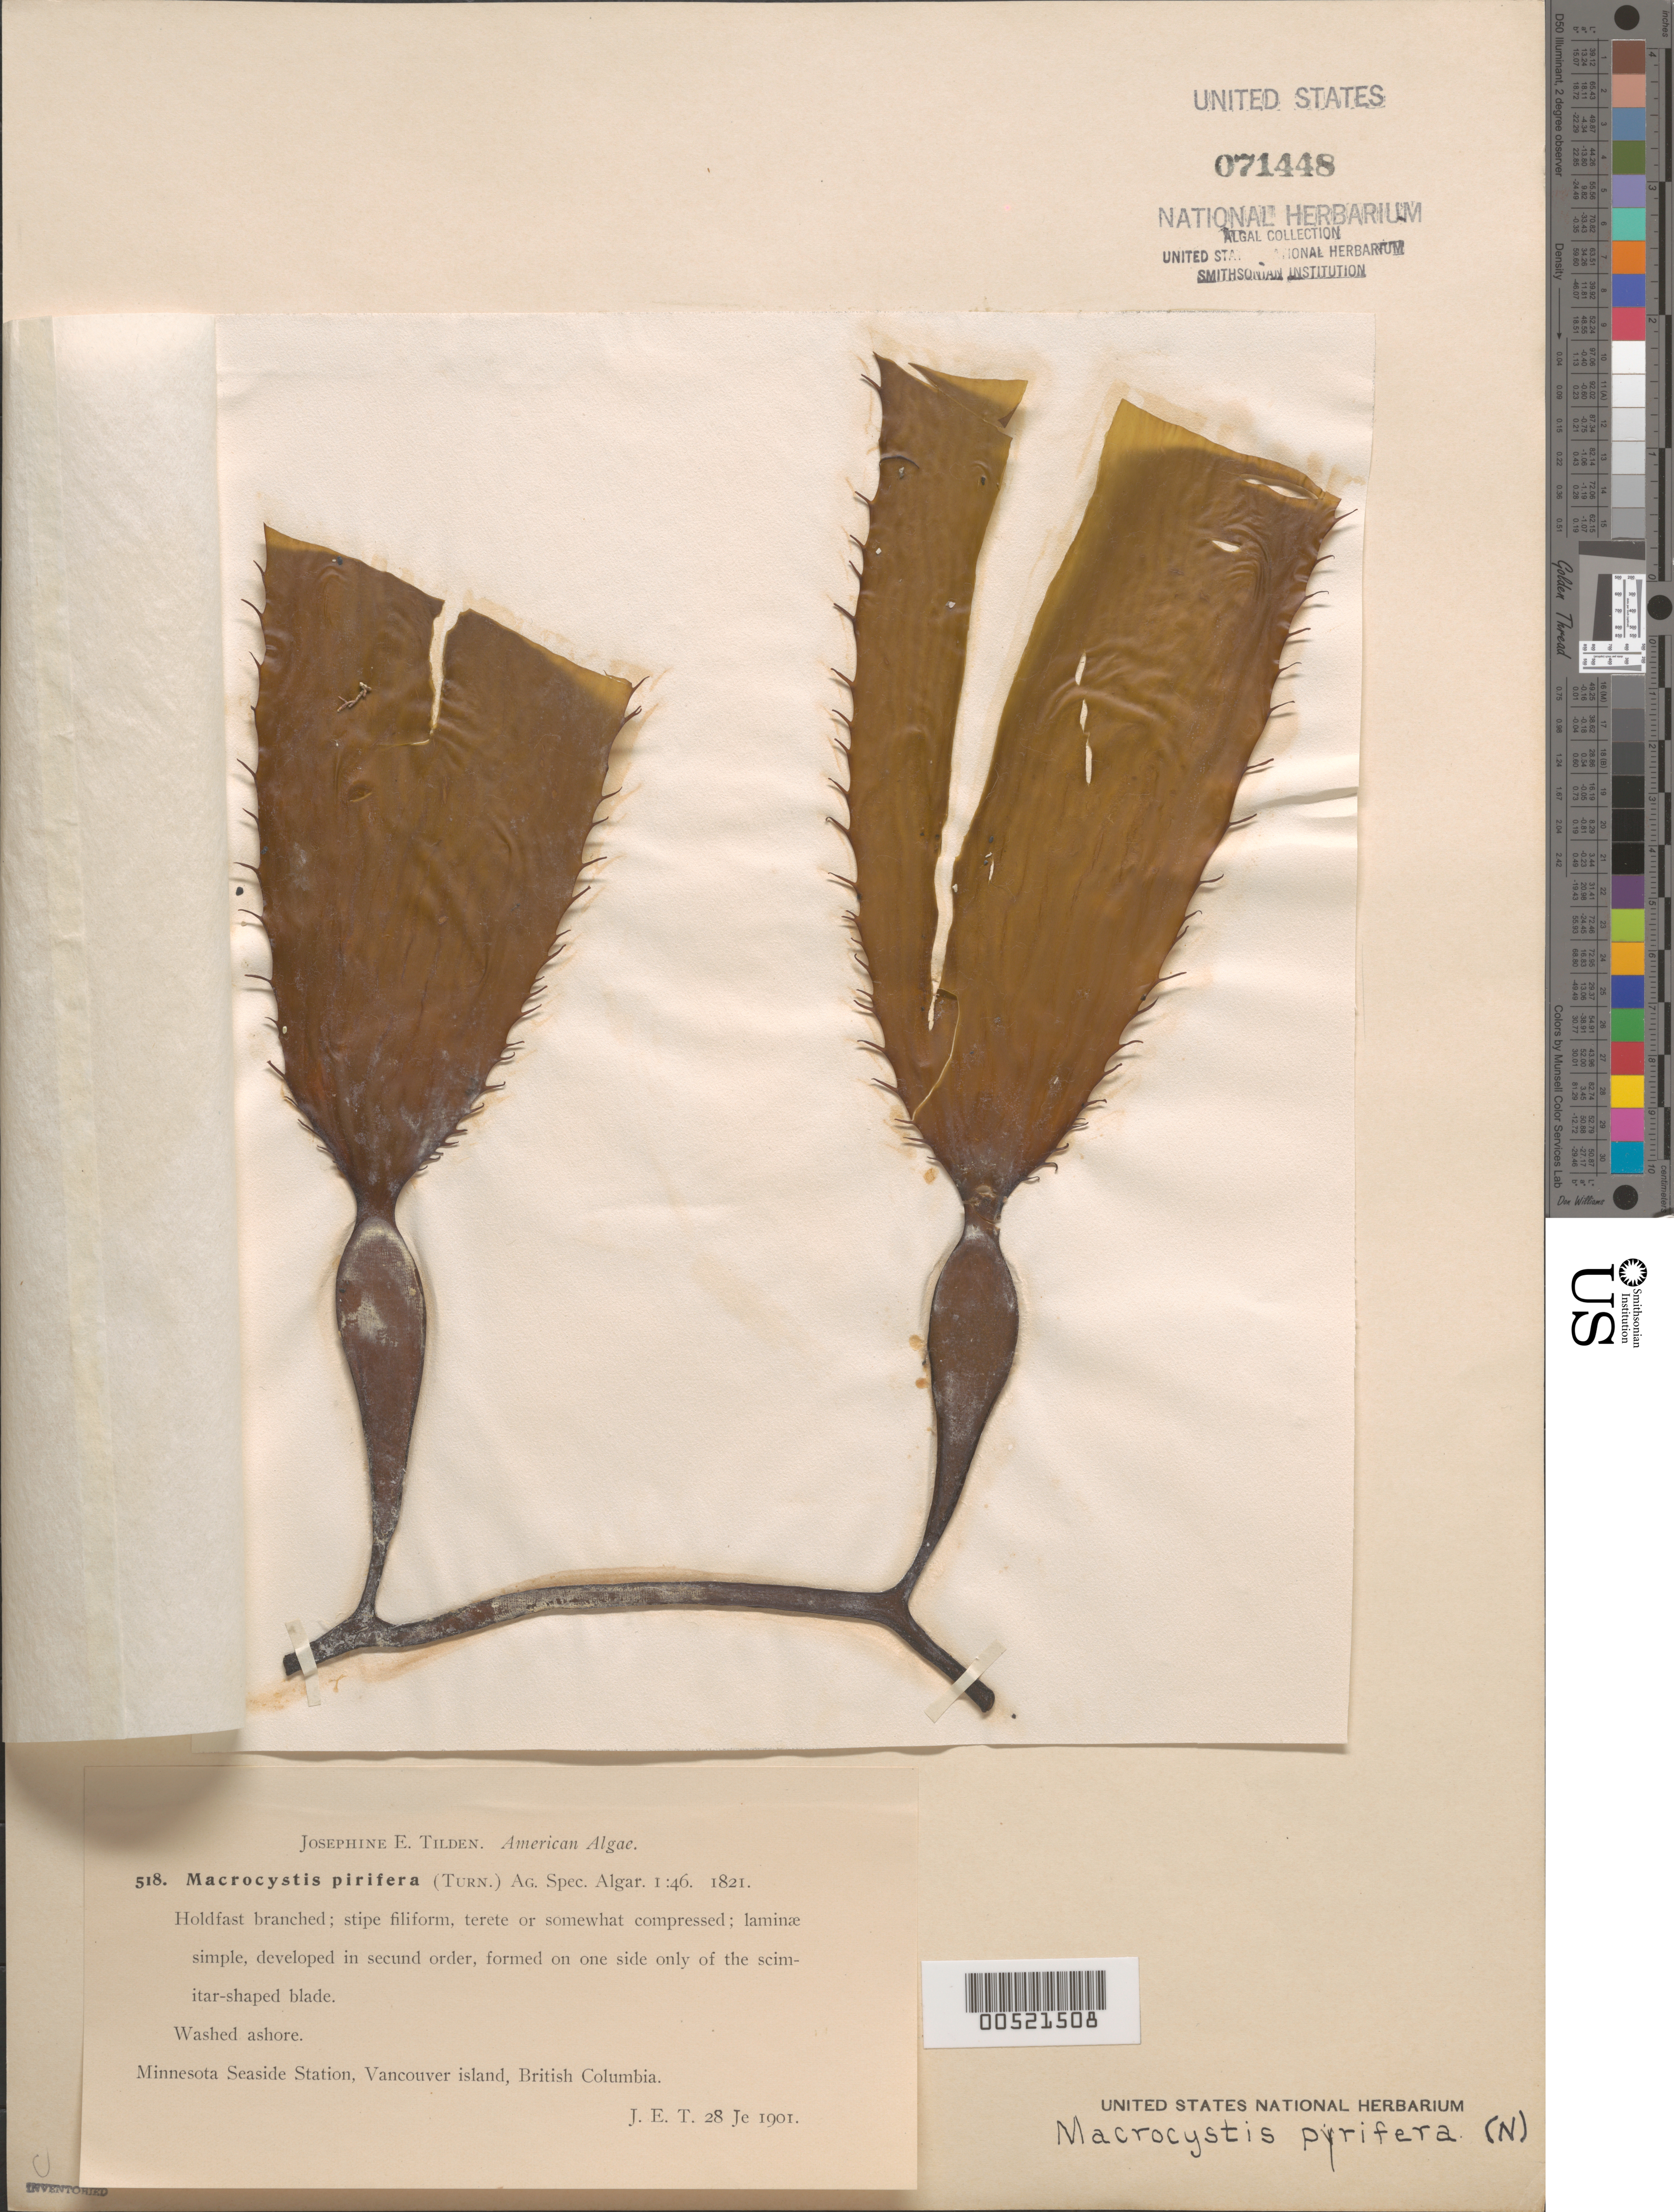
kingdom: Chromista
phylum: Ochrophyta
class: Phaeophyceae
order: Laminariales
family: Laminariaceae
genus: Macrocystis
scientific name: Macrocystis pyrifera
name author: (L.) C. Agardh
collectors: J. E. Tilden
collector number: JET 518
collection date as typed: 28 Jun 1901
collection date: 1901-06-28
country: Canada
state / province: British Columbia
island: Vancouver Island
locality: Minnesota Seaside Station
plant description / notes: Tilden, American Algae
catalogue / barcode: US 71448